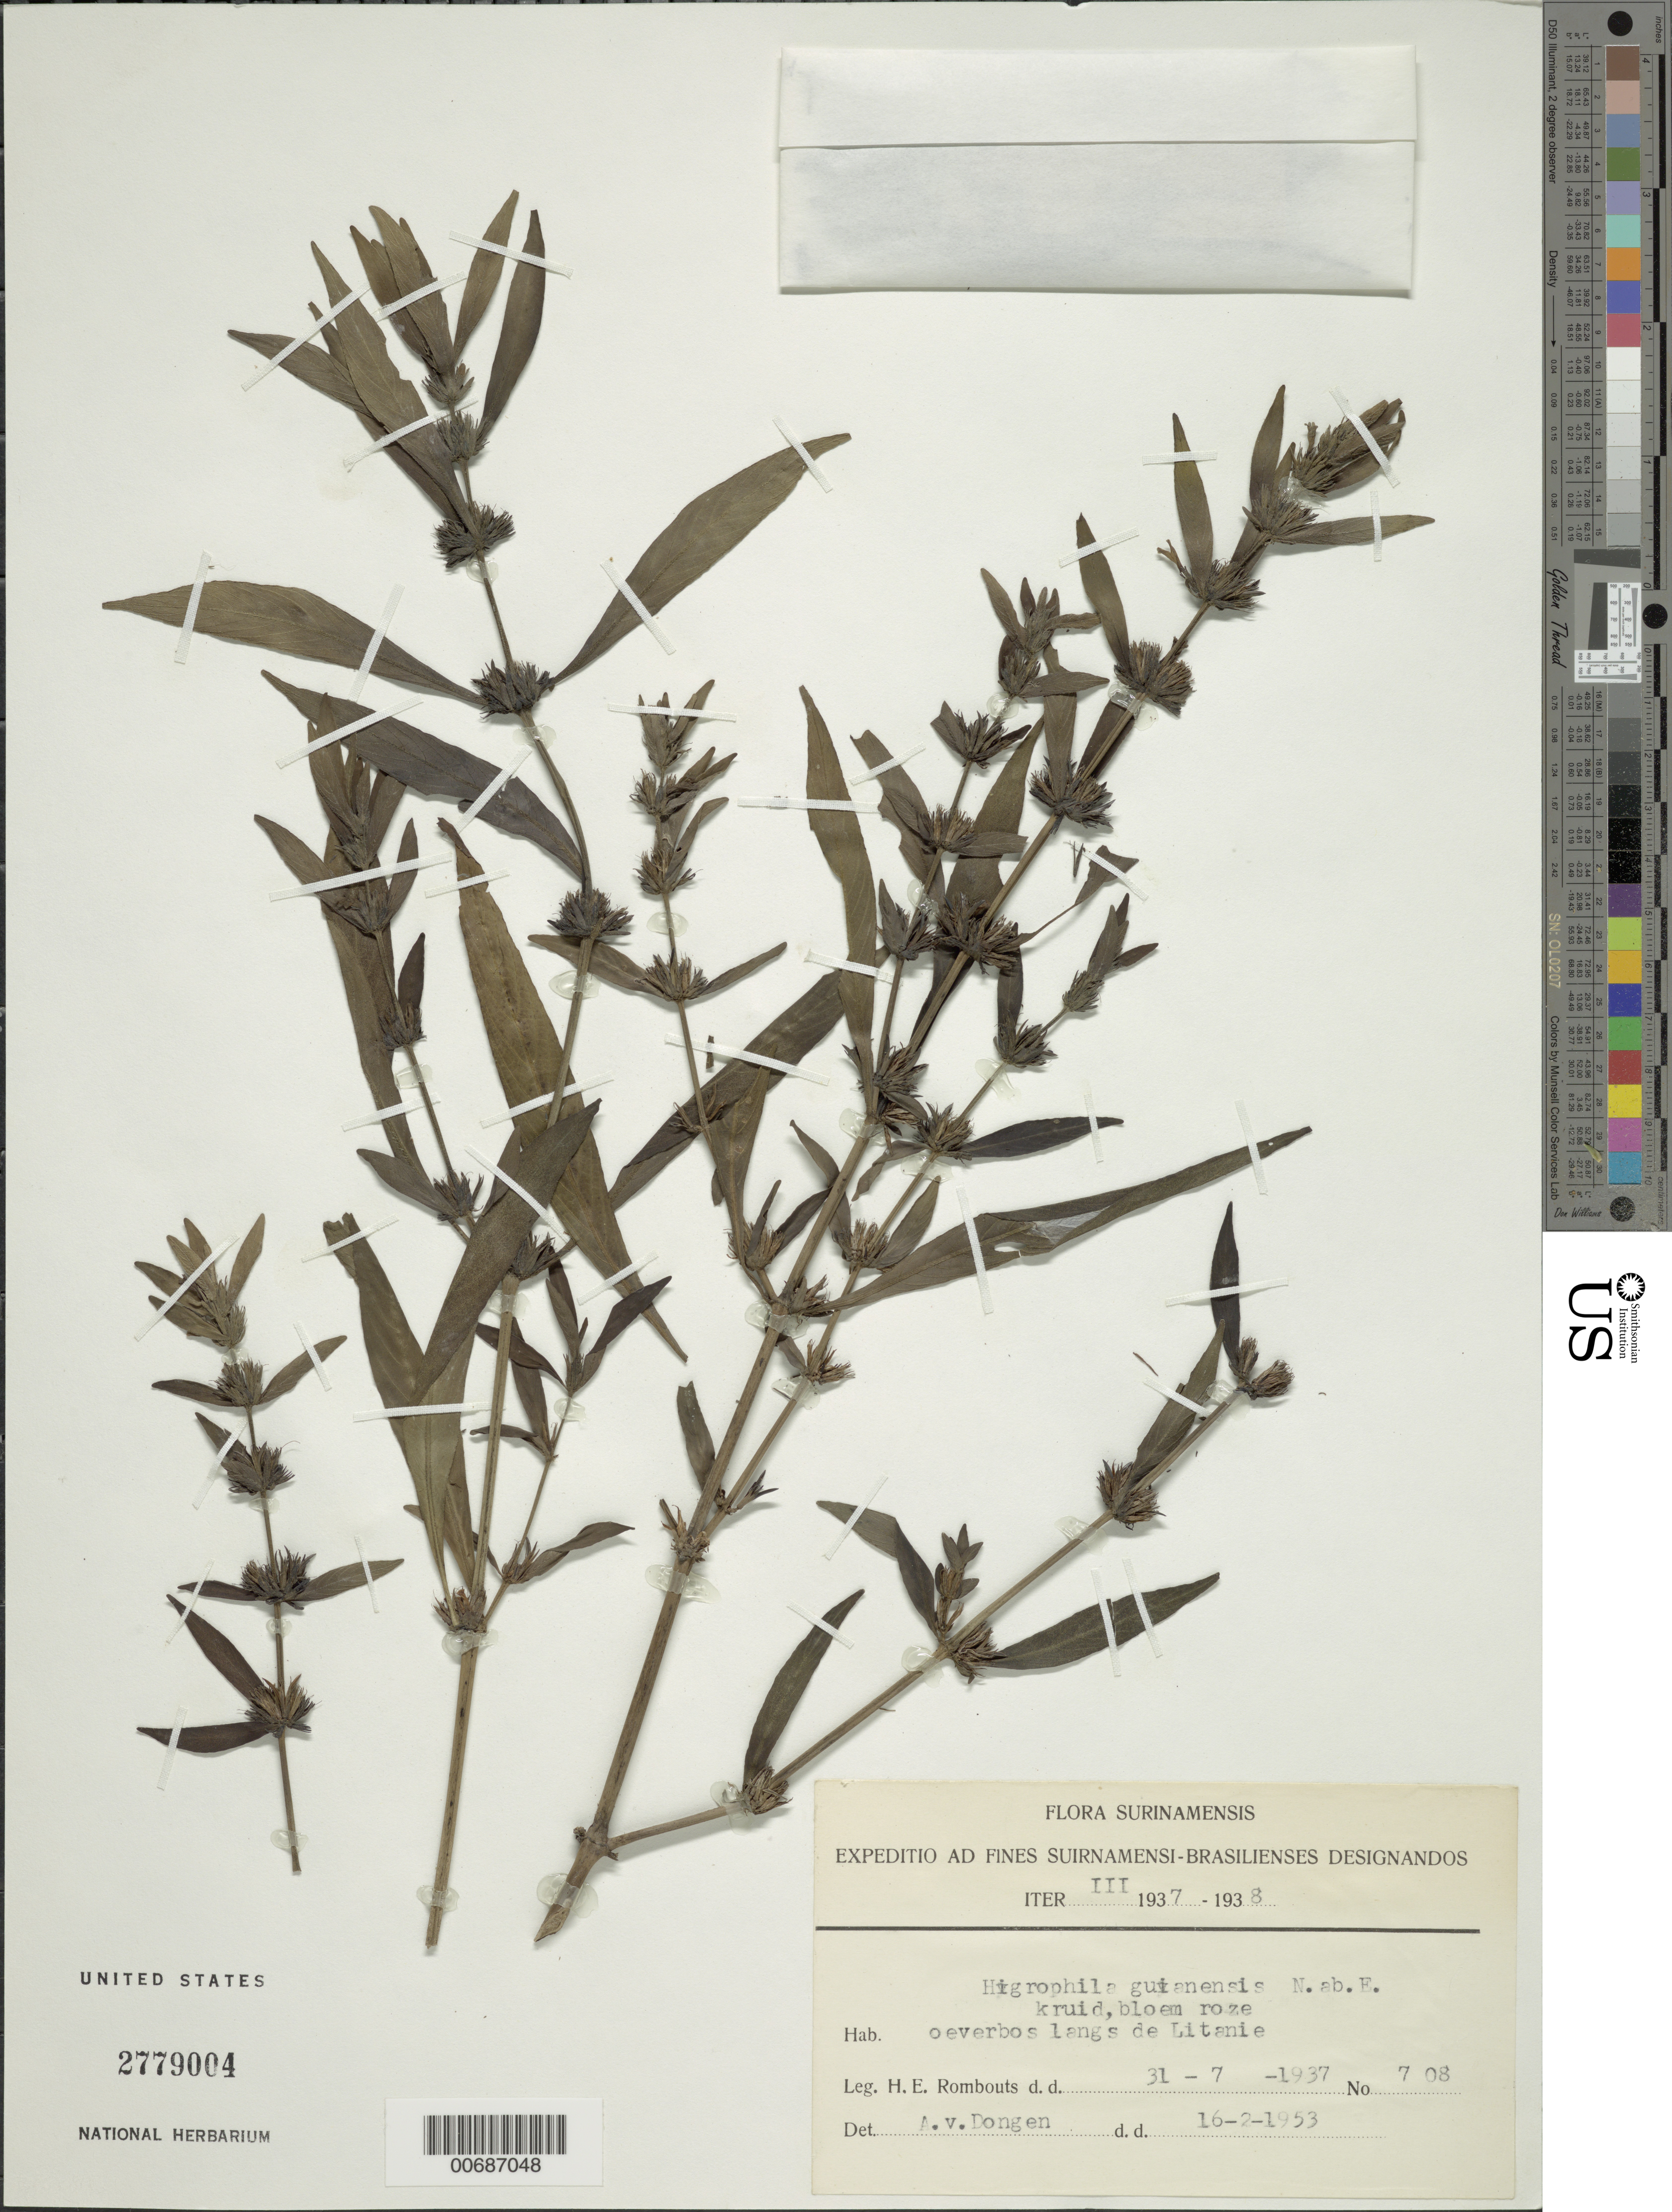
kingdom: Plantae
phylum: Tracheophyta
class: Magnoliopsida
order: Lamiales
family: Acanthaceae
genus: Hygrophila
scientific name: Hygrophila guianensis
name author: Nees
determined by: Dongen, A. V.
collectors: H. Rombouts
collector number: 708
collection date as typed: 31-Jul-37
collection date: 1937-07-31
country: Suriname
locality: Litanie R.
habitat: Oever bos langs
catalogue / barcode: US 2779004